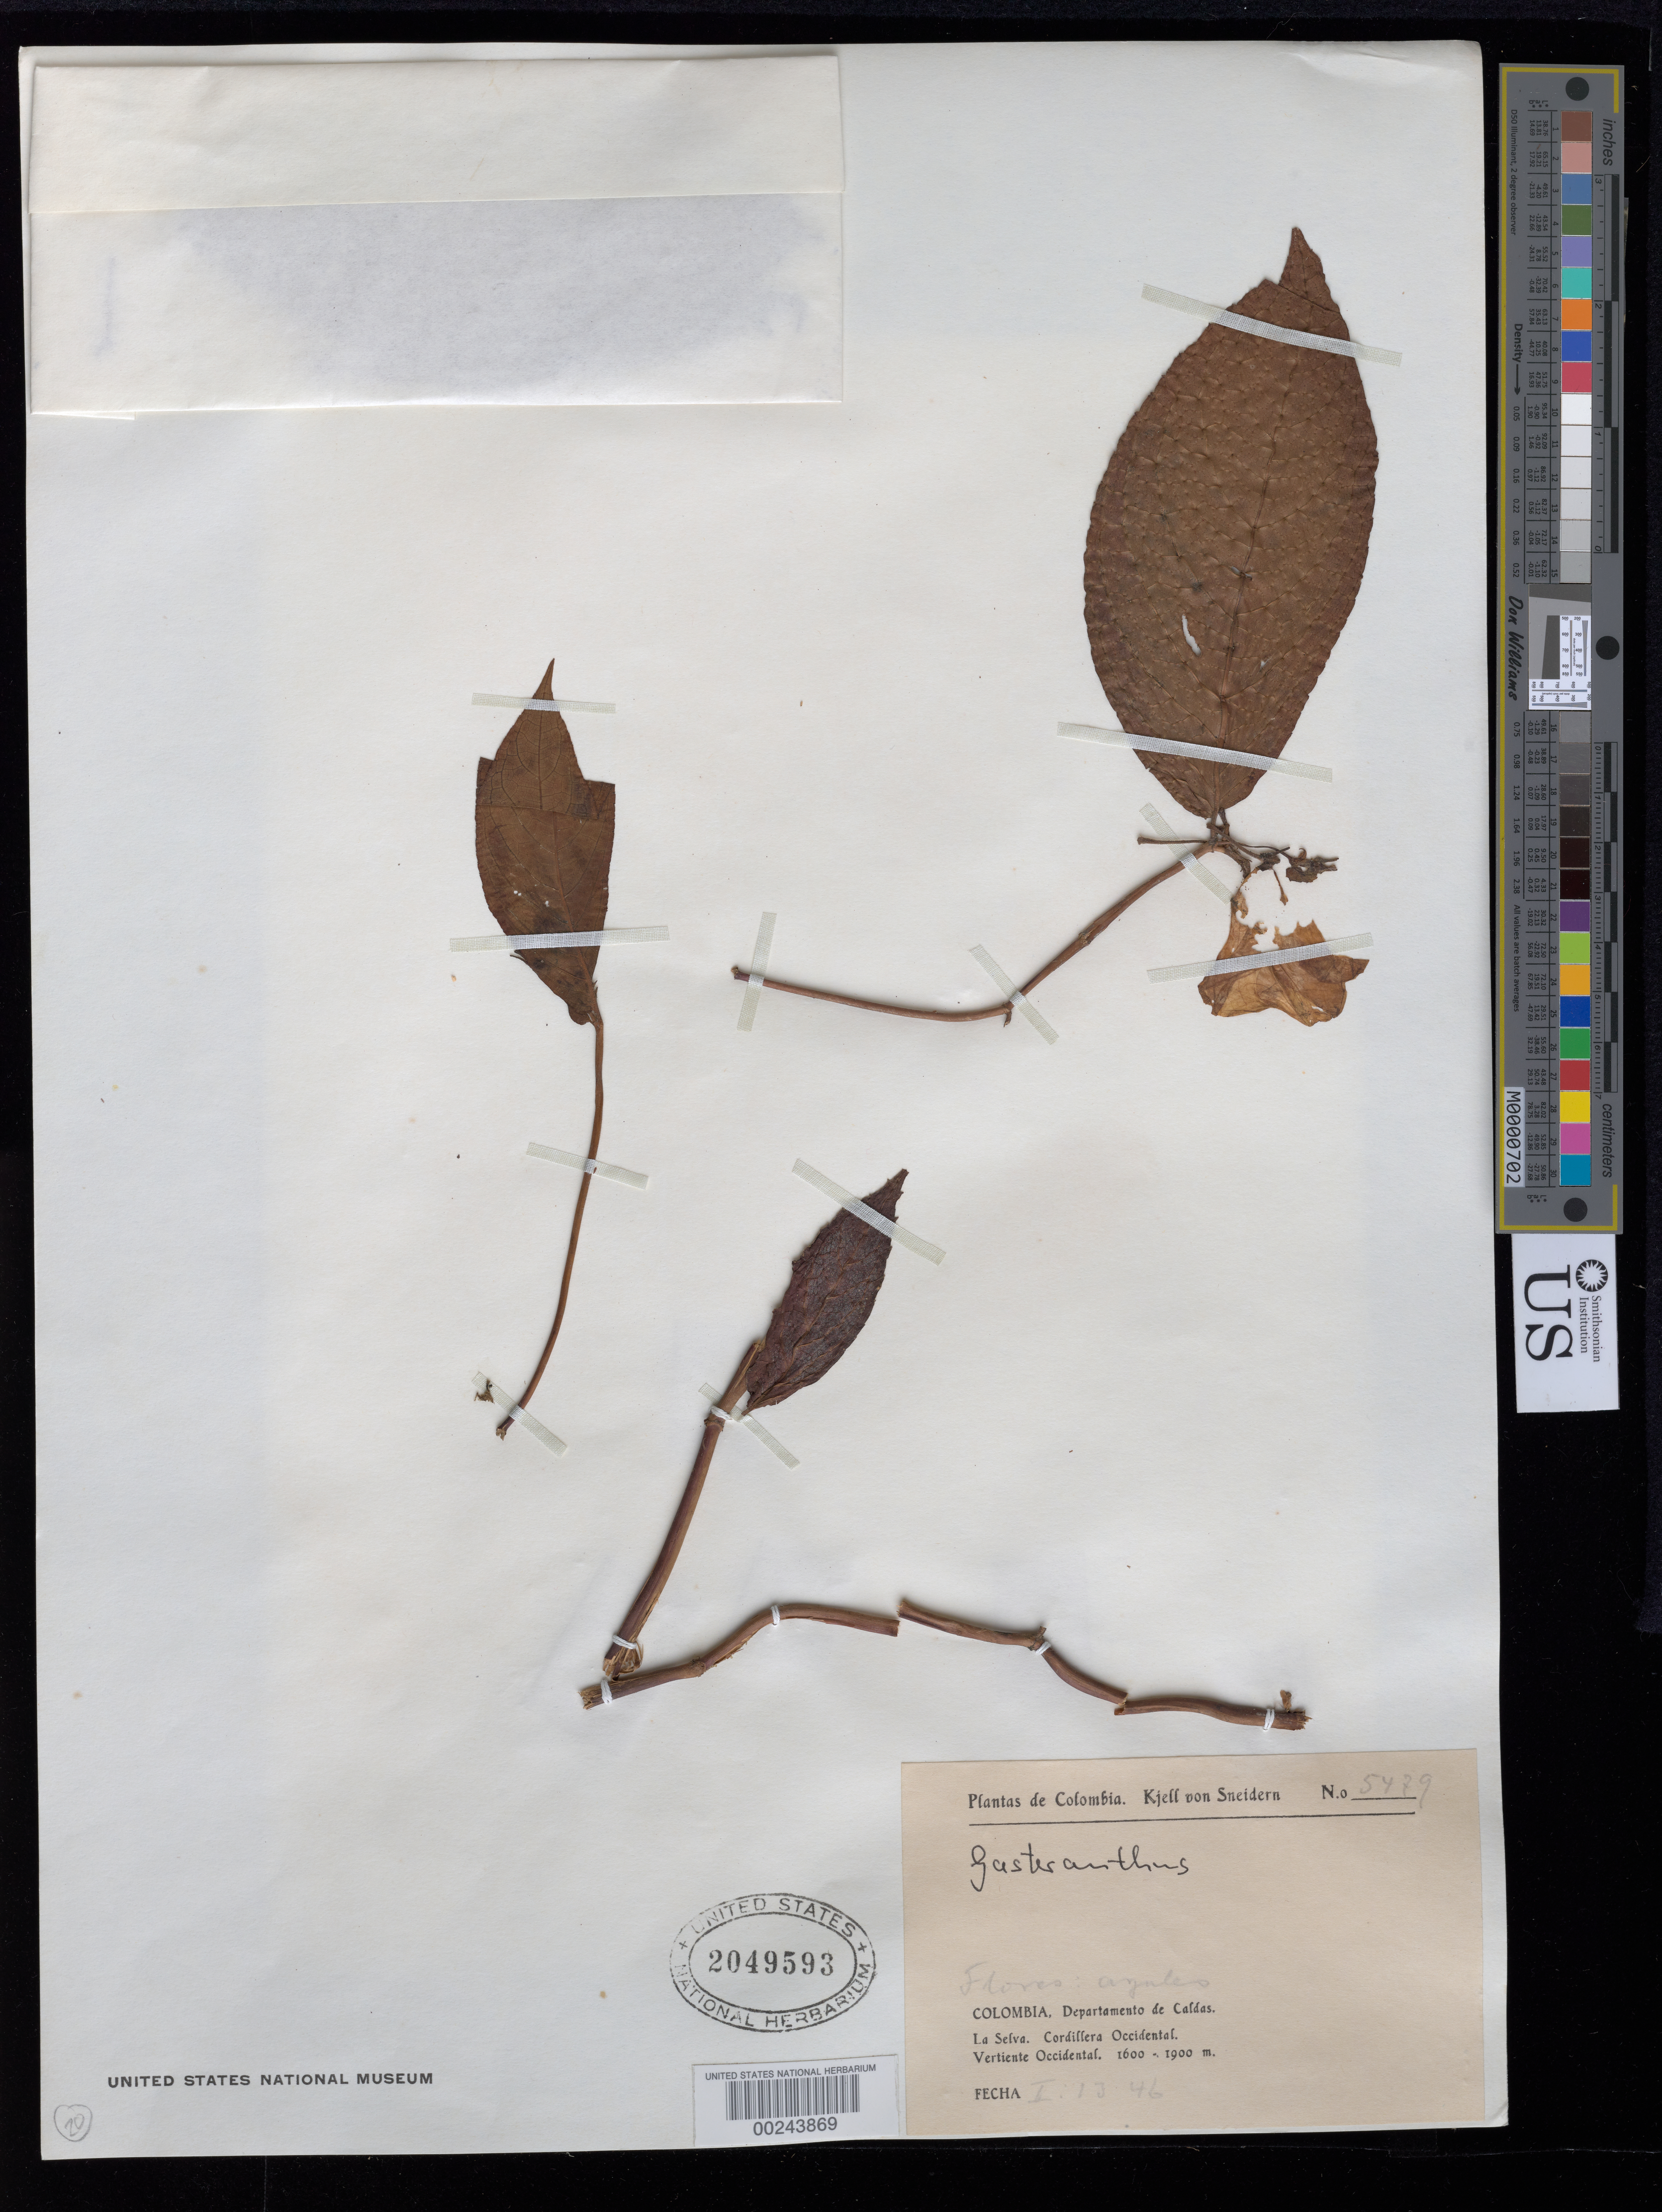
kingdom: Plantae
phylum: Tracheophyta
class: Magnoliopsida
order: Lamiales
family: Gesneriaceae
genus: Monopyle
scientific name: Monopyle sp.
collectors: K. von Sneidern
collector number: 5479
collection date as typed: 13 Jan 1946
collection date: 1946-01-13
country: Colombia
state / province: Caldas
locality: Cordillera Occidental, western slope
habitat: The forest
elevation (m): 1600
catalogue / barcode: US 2049593